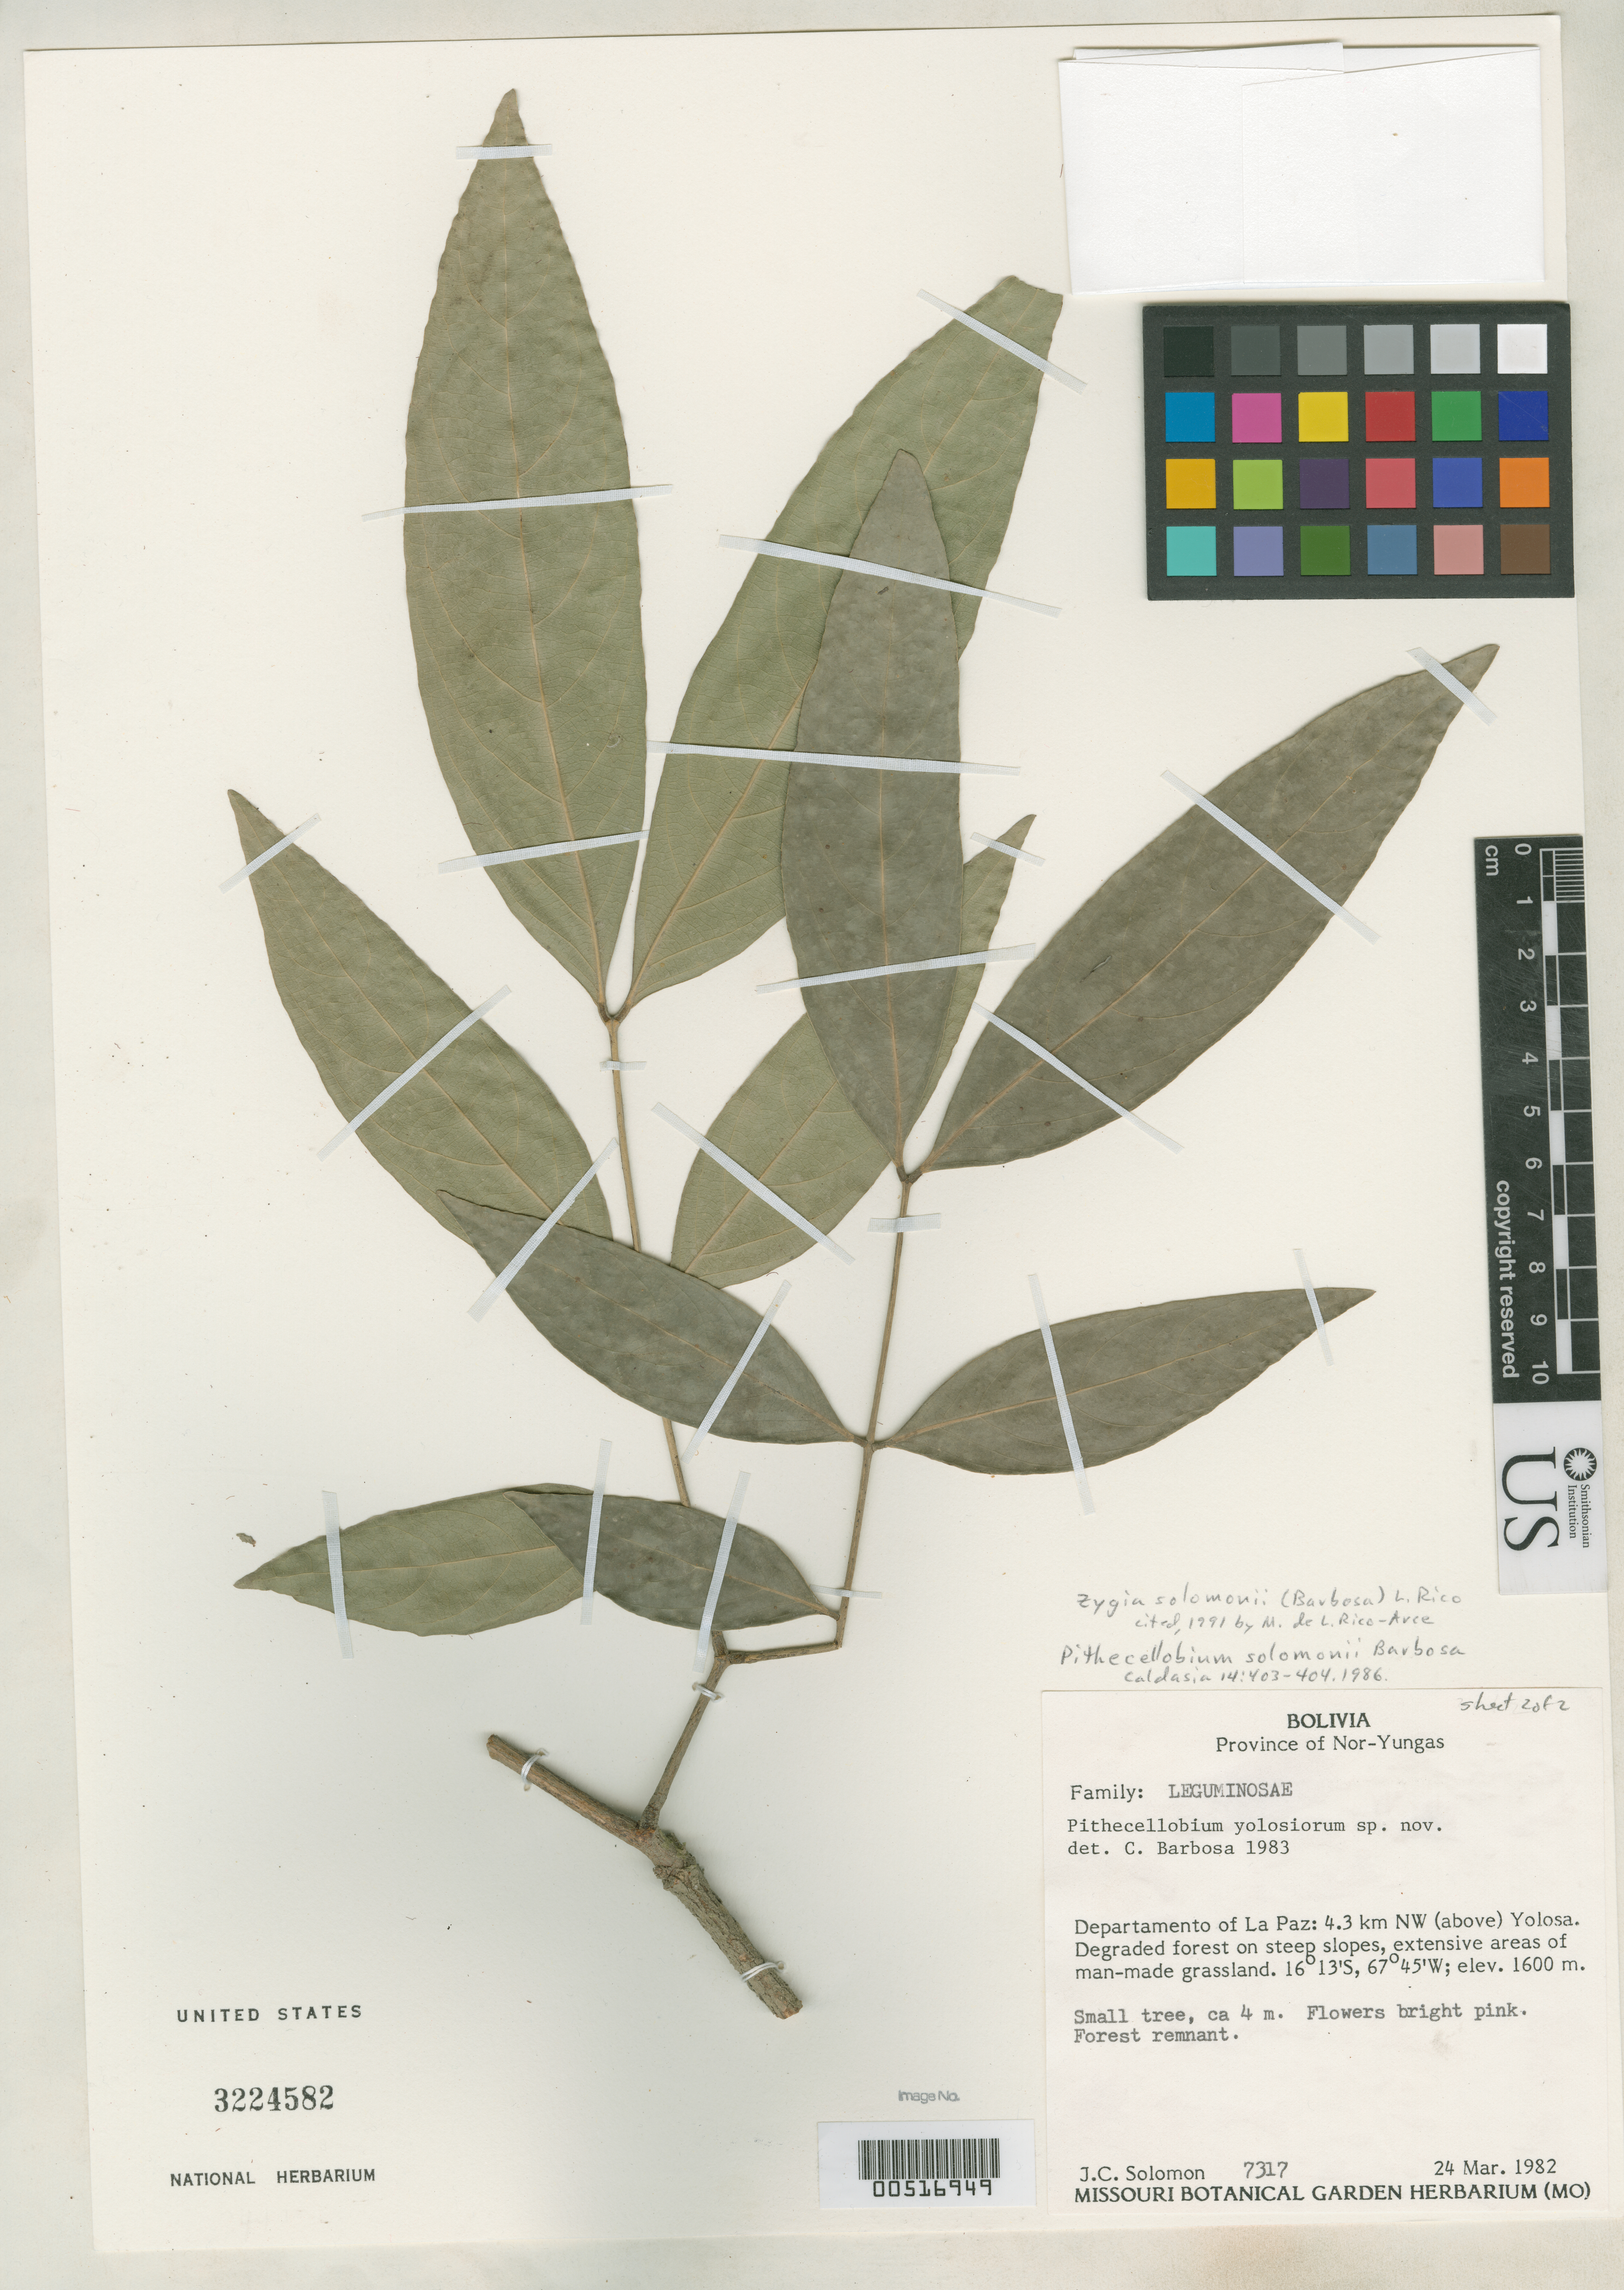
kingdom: Plantae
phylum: Tracheophyta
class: Magnoliopsida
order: Fabales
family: Fabaceae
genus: Pithecellobium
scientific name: Pithecellobium solomonii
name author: C. Barbosa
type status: Isotype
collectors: J. C. Solomon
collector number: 7317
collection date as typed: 24 Mar 1982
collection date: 1982-03-24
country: Bolivia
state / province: La Paz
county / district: Nor Yungas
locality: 4.3 km NW (above) Yolosa.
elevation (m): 1600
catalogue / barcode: US 3224582